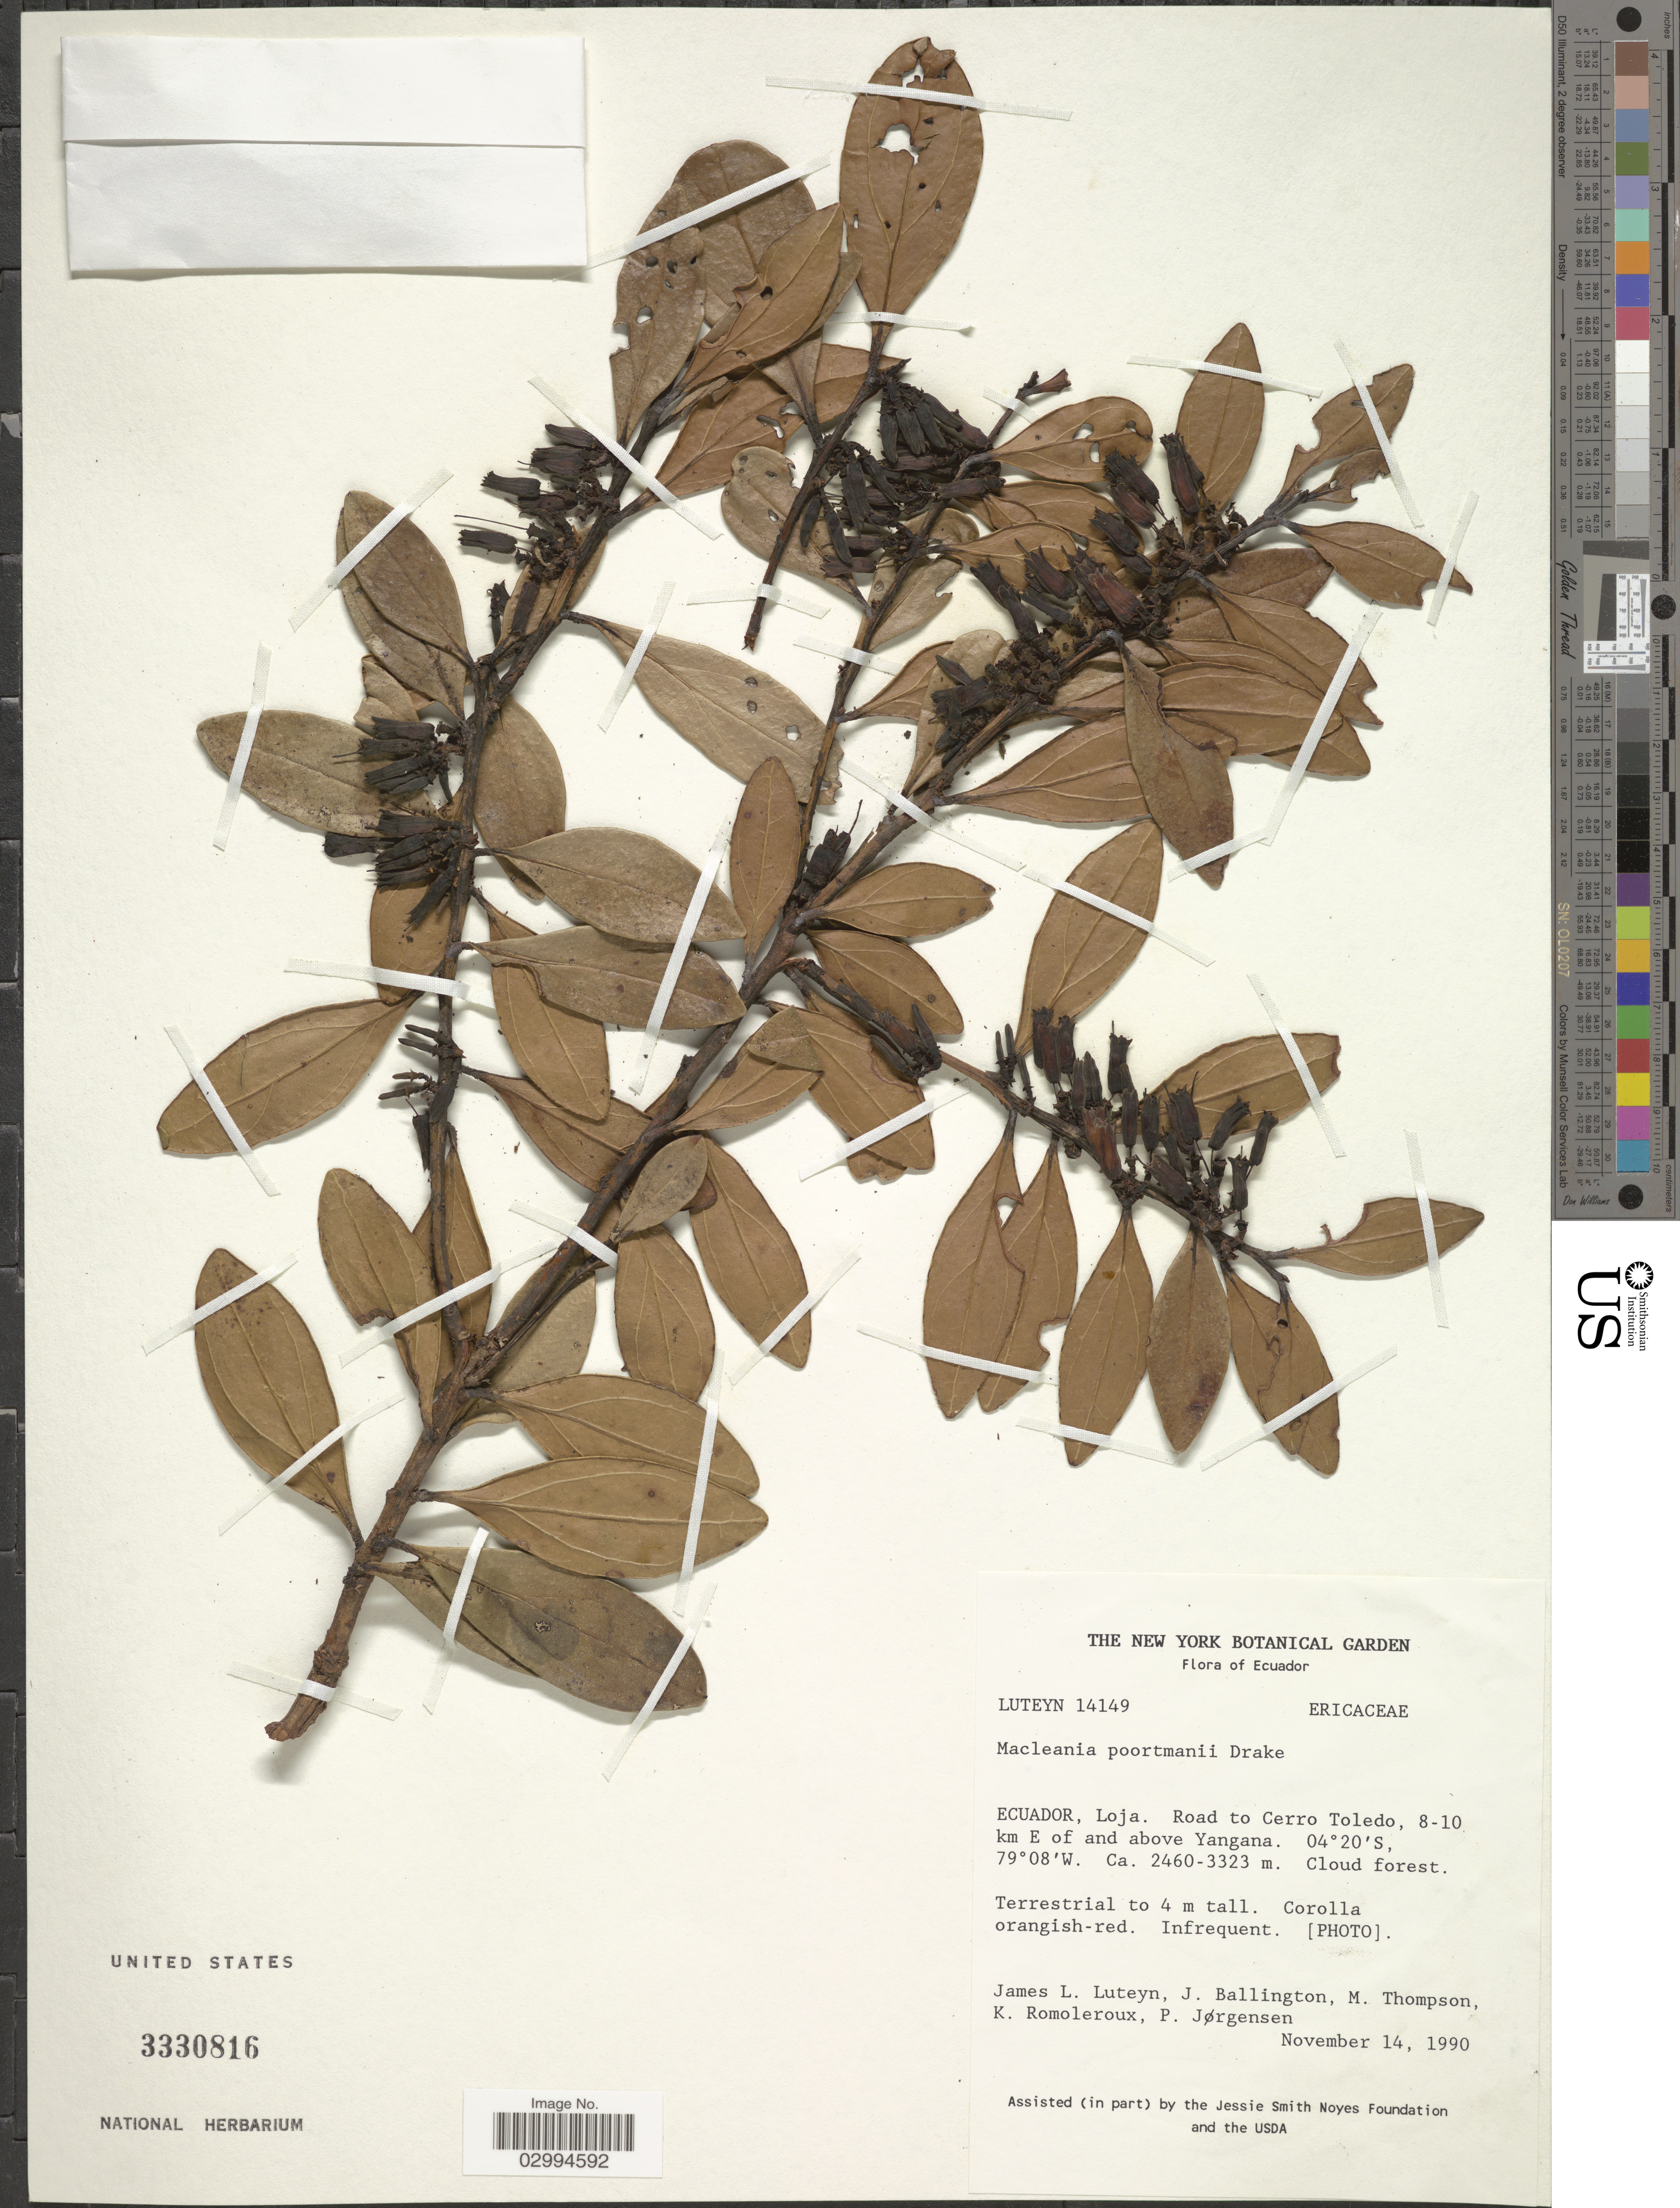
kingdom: Plantae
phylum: Tracheophyta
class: Magnoliopsida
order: Ericales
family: Ericaceae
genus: Macleania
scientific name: Macleania poortmannii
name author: Drake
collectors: J. L. Luteyn, J. Ballington, M. Thompson, K. Romoleroux & P. Jørgensen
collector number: LUTEYN14149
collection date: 1990-11-14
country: Ecuador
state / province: Loja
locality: Road to Cerro Toledo, 8-10 km E of and above Yangana.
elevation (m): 2460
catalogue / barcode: US 3330816